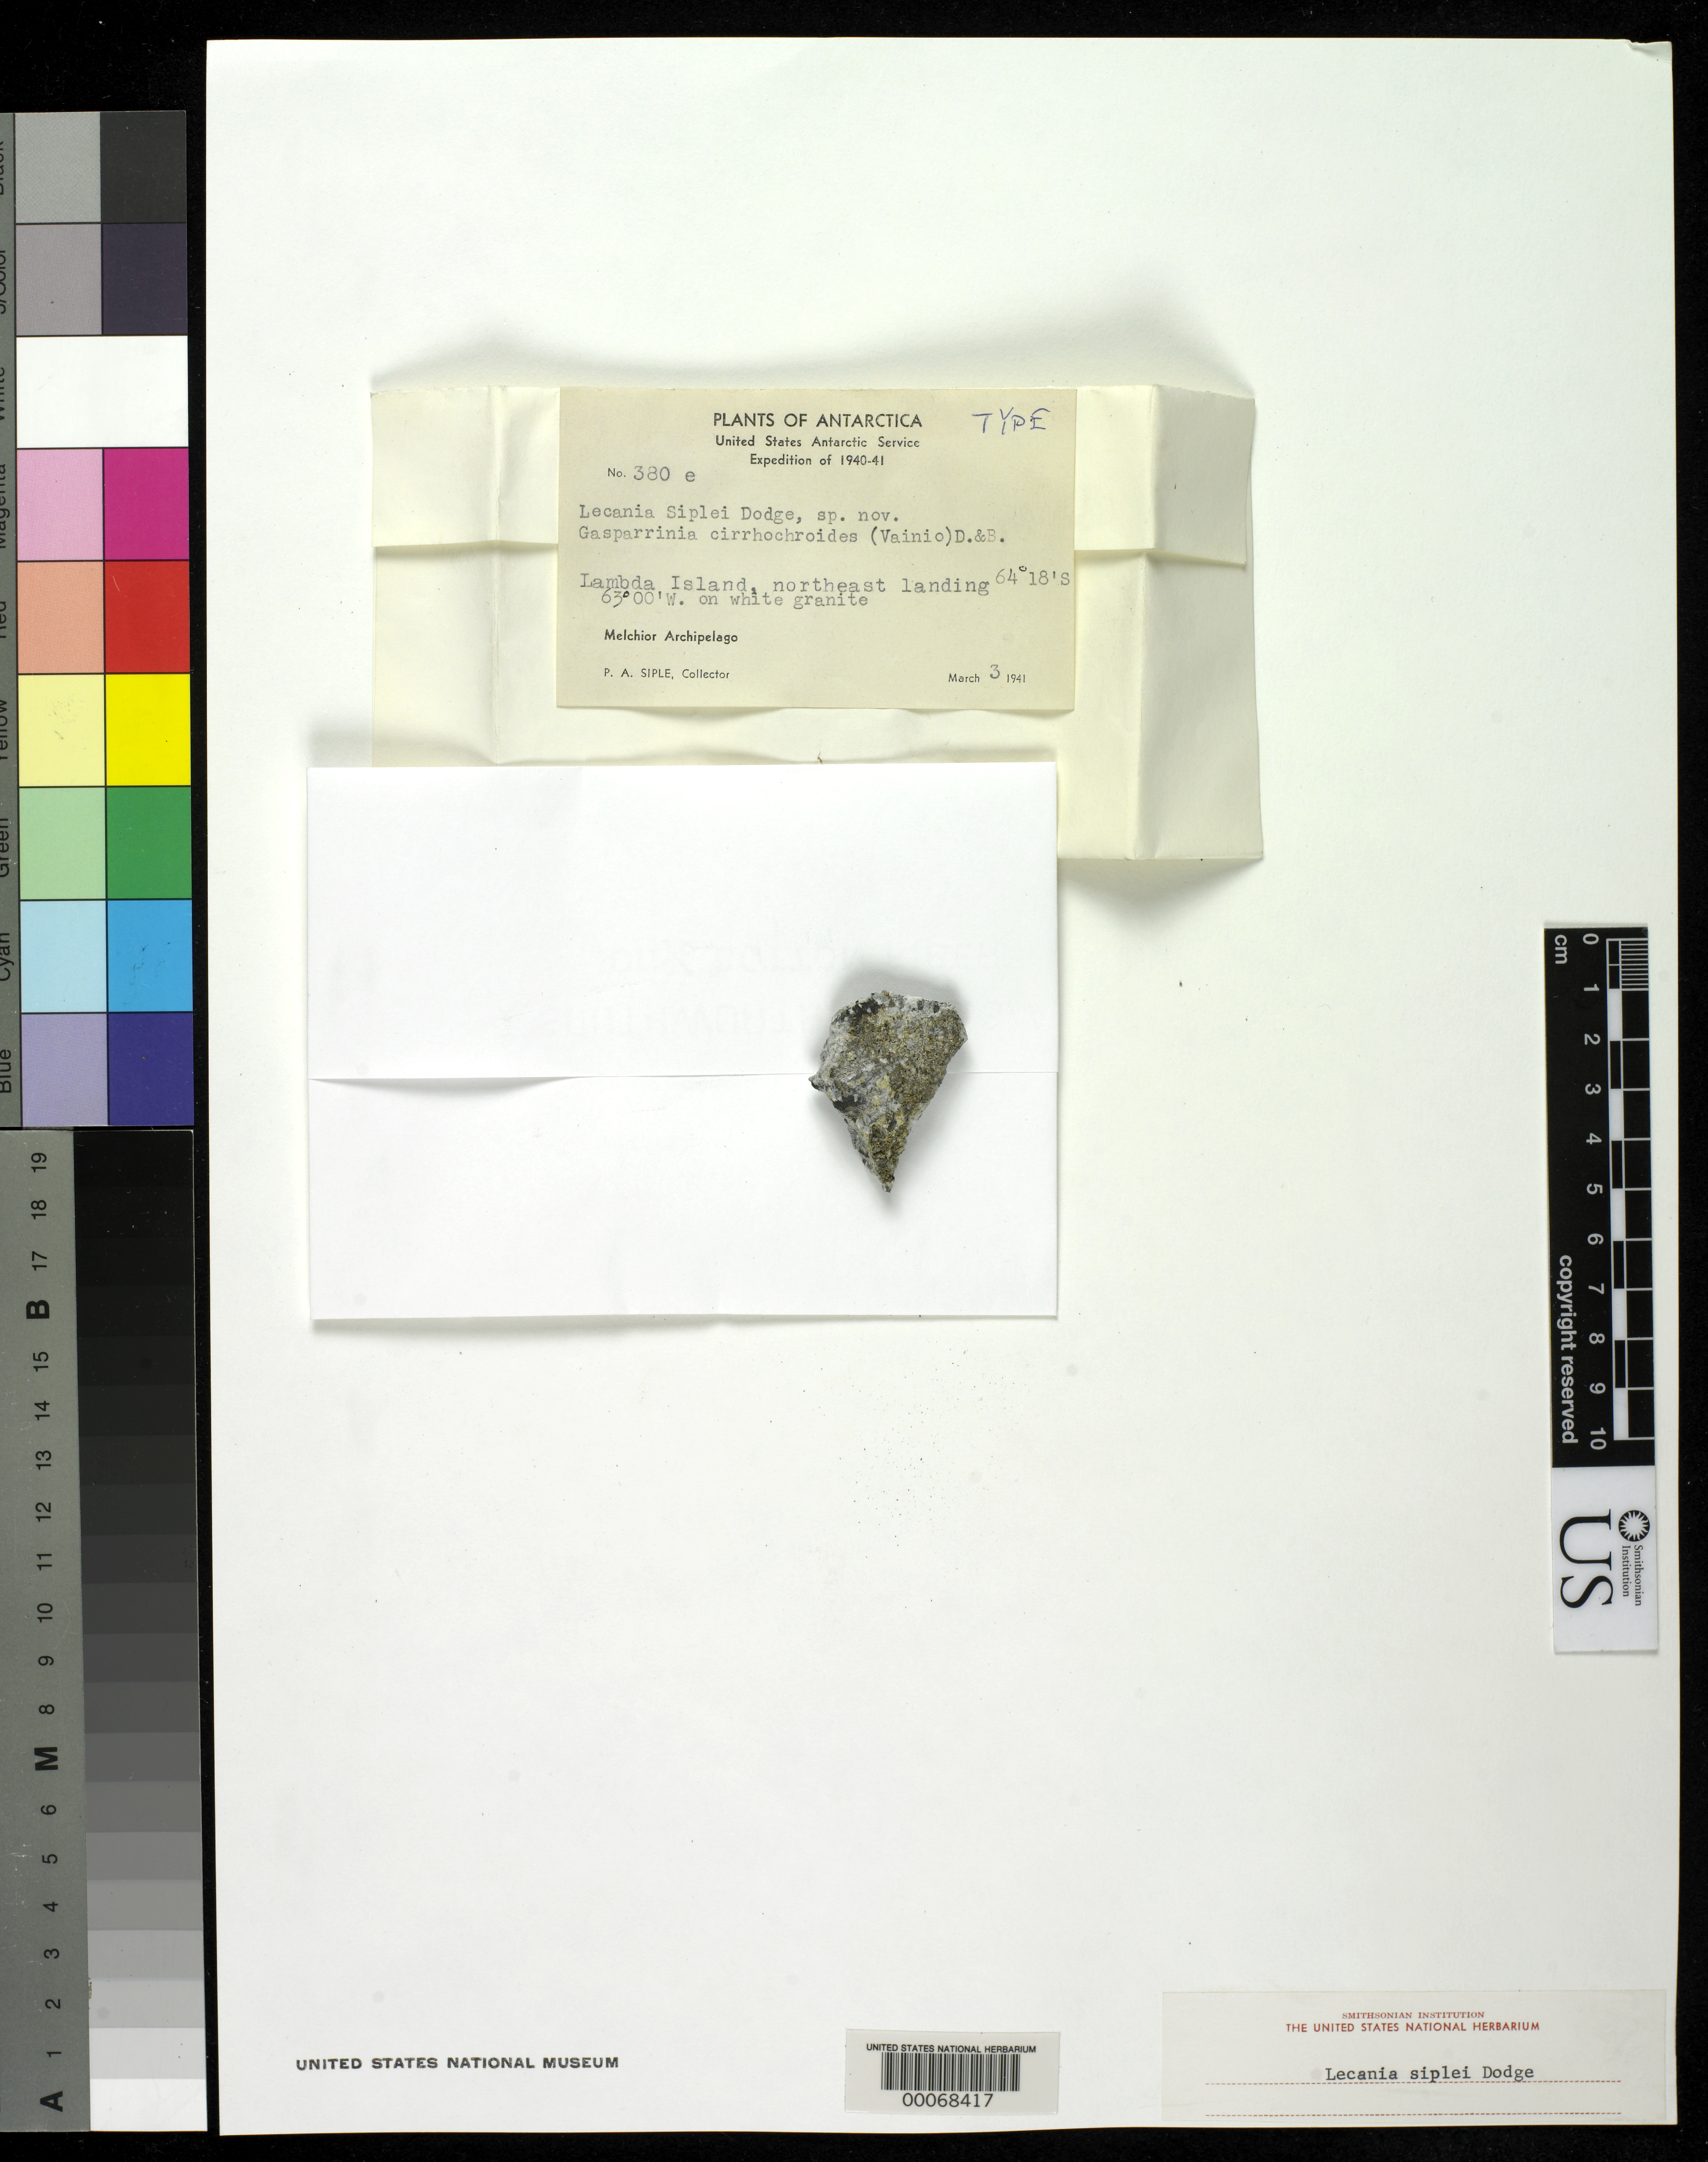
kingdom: Fungi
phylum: Ascomycota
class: Lecanoromycetes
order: Lecanorales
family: Ramalinaceae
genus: Lecania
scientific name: Lecania siplei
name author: C.W. Dodge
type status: Isotype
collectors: P. Siple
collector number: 380e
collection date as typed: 03 Mar 1941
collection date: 1941-03-03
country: Antarctica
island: Lambda Island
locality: Lambda Island, Melchior Archipelago.